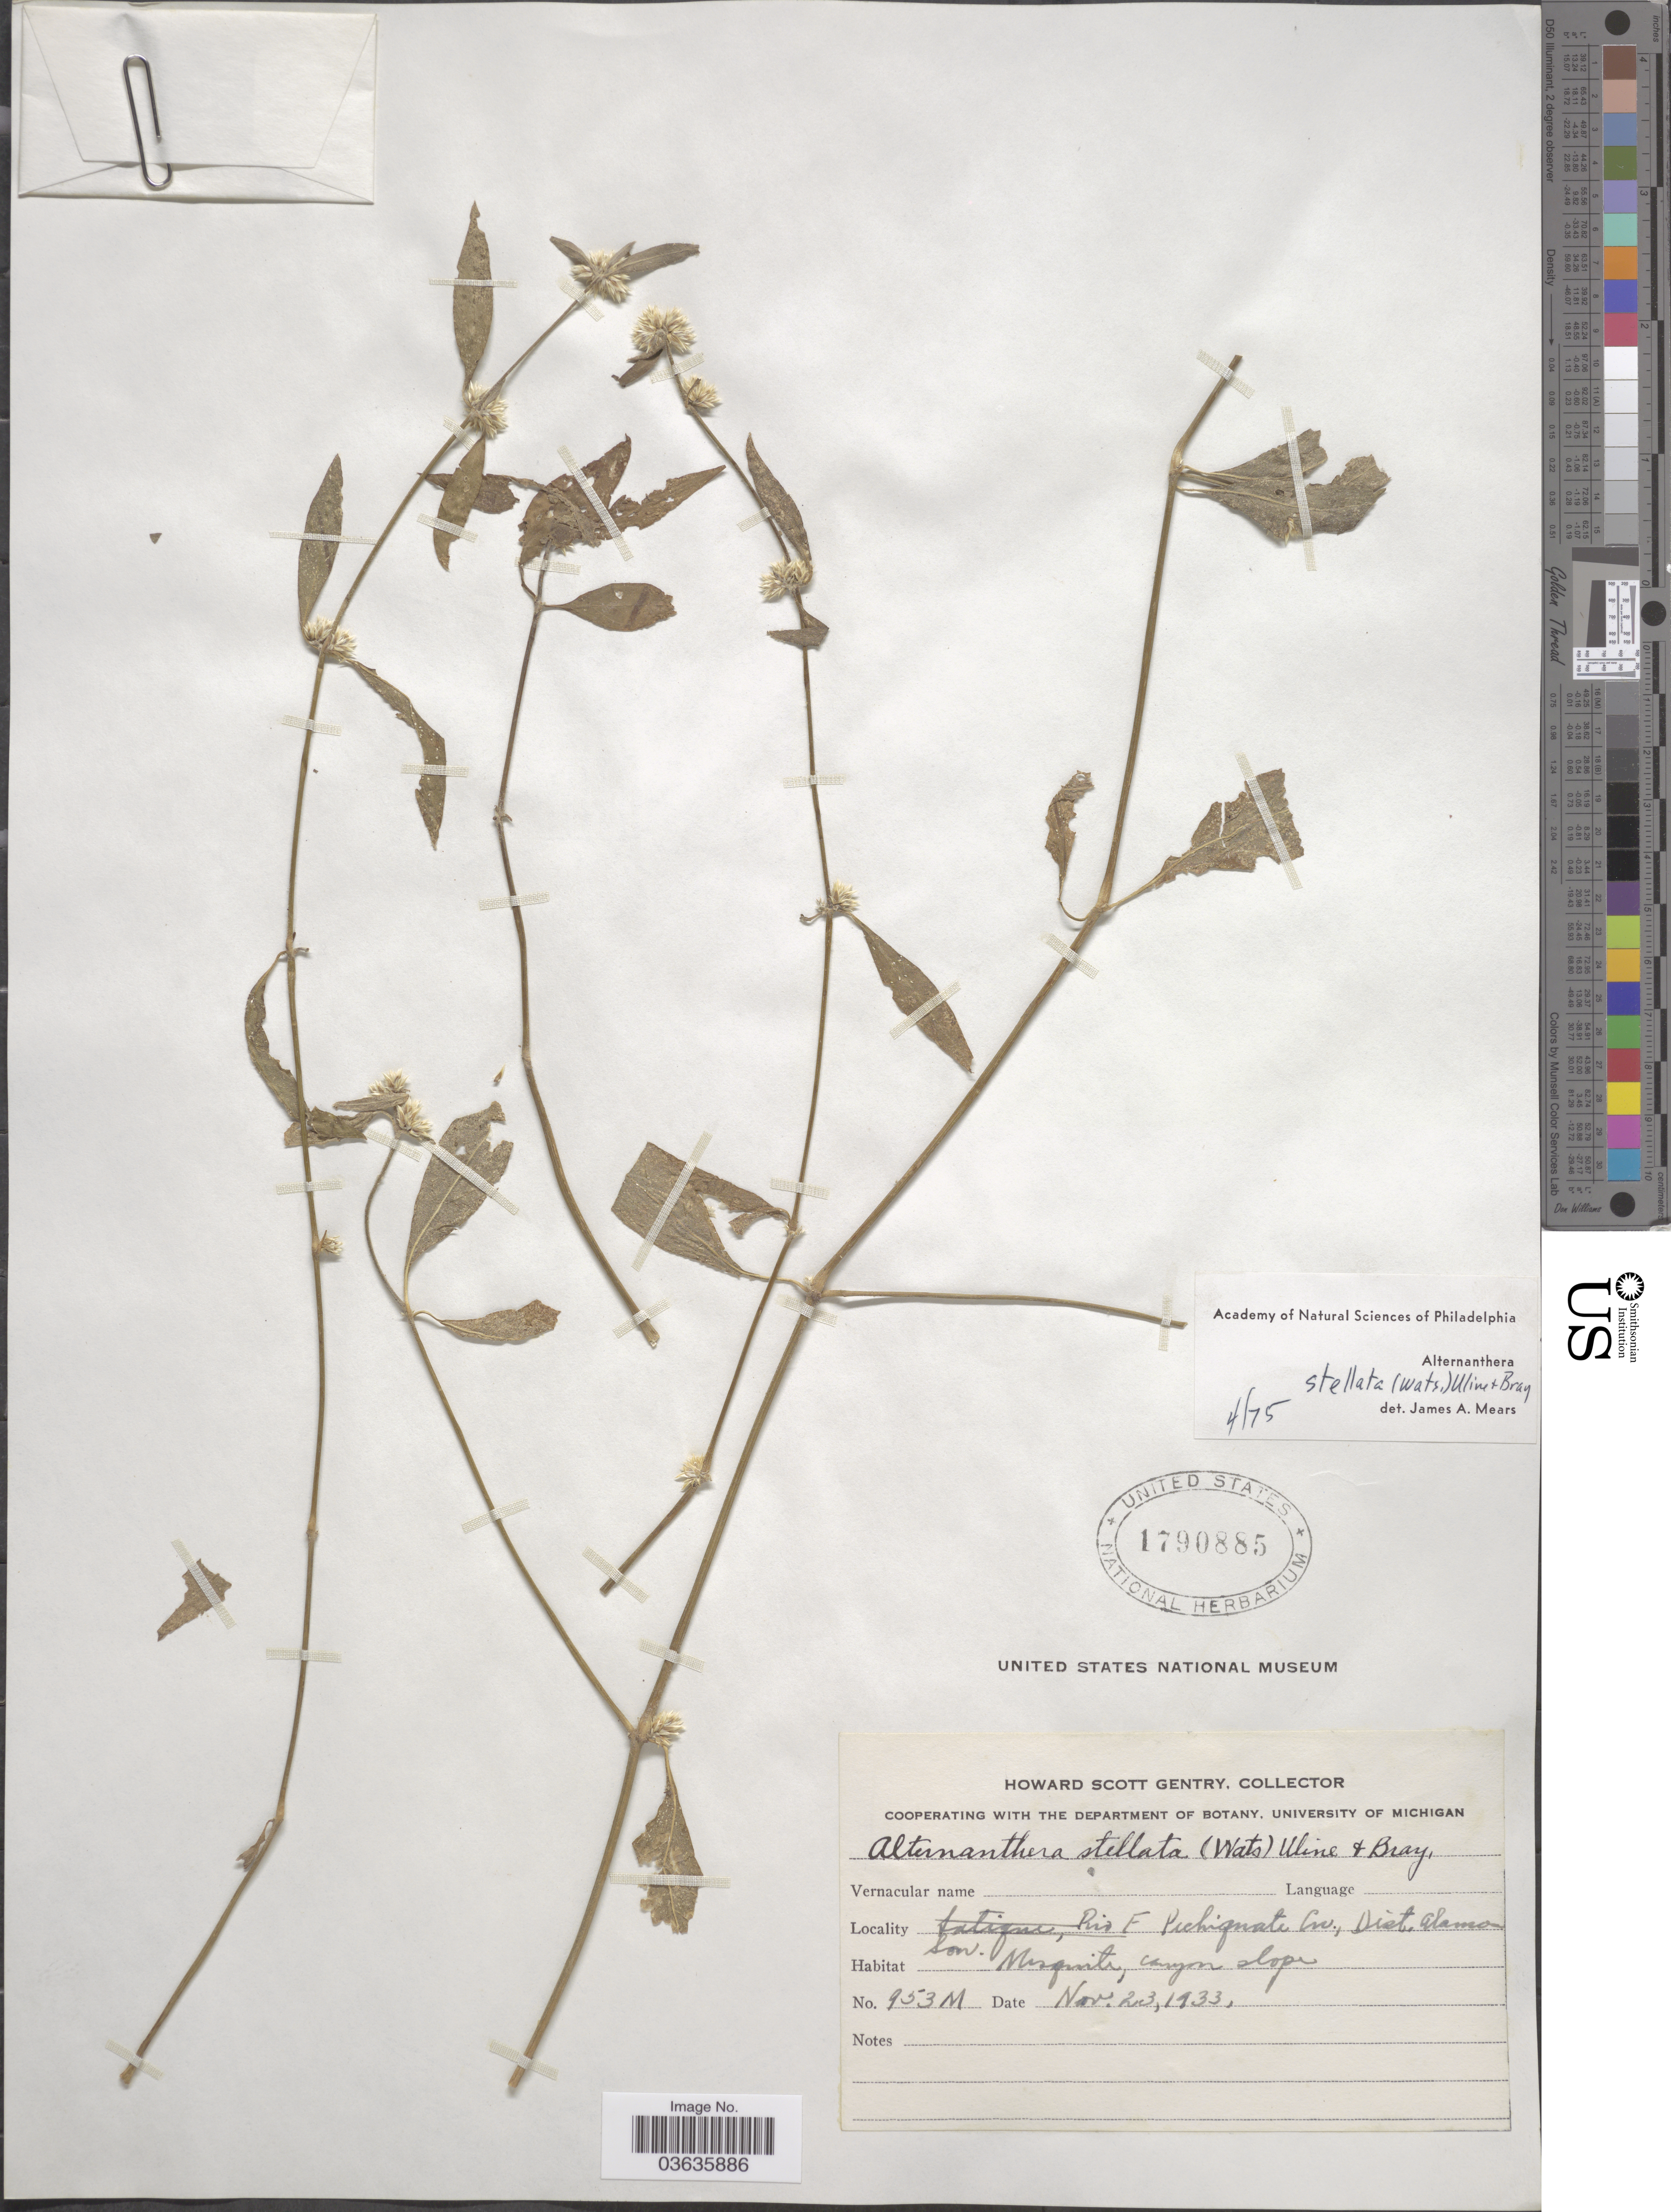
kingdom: Plantae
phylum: Tracheophyta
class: Magnoliopsida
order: Caryophyllales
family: Amaranthaceae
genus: Alternanthera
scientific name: Alternanthera stellata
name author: (S. Watson) Uline & W.L. Bray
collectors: H. S. Gentry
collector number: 953M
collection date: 1933-11-23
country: Mexico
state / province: Sonora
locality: Rio E [interpreted] Pichiquate Cn., Distr. Alamos. Son. Mesquite, canyon slope.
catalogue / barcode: US 1790885